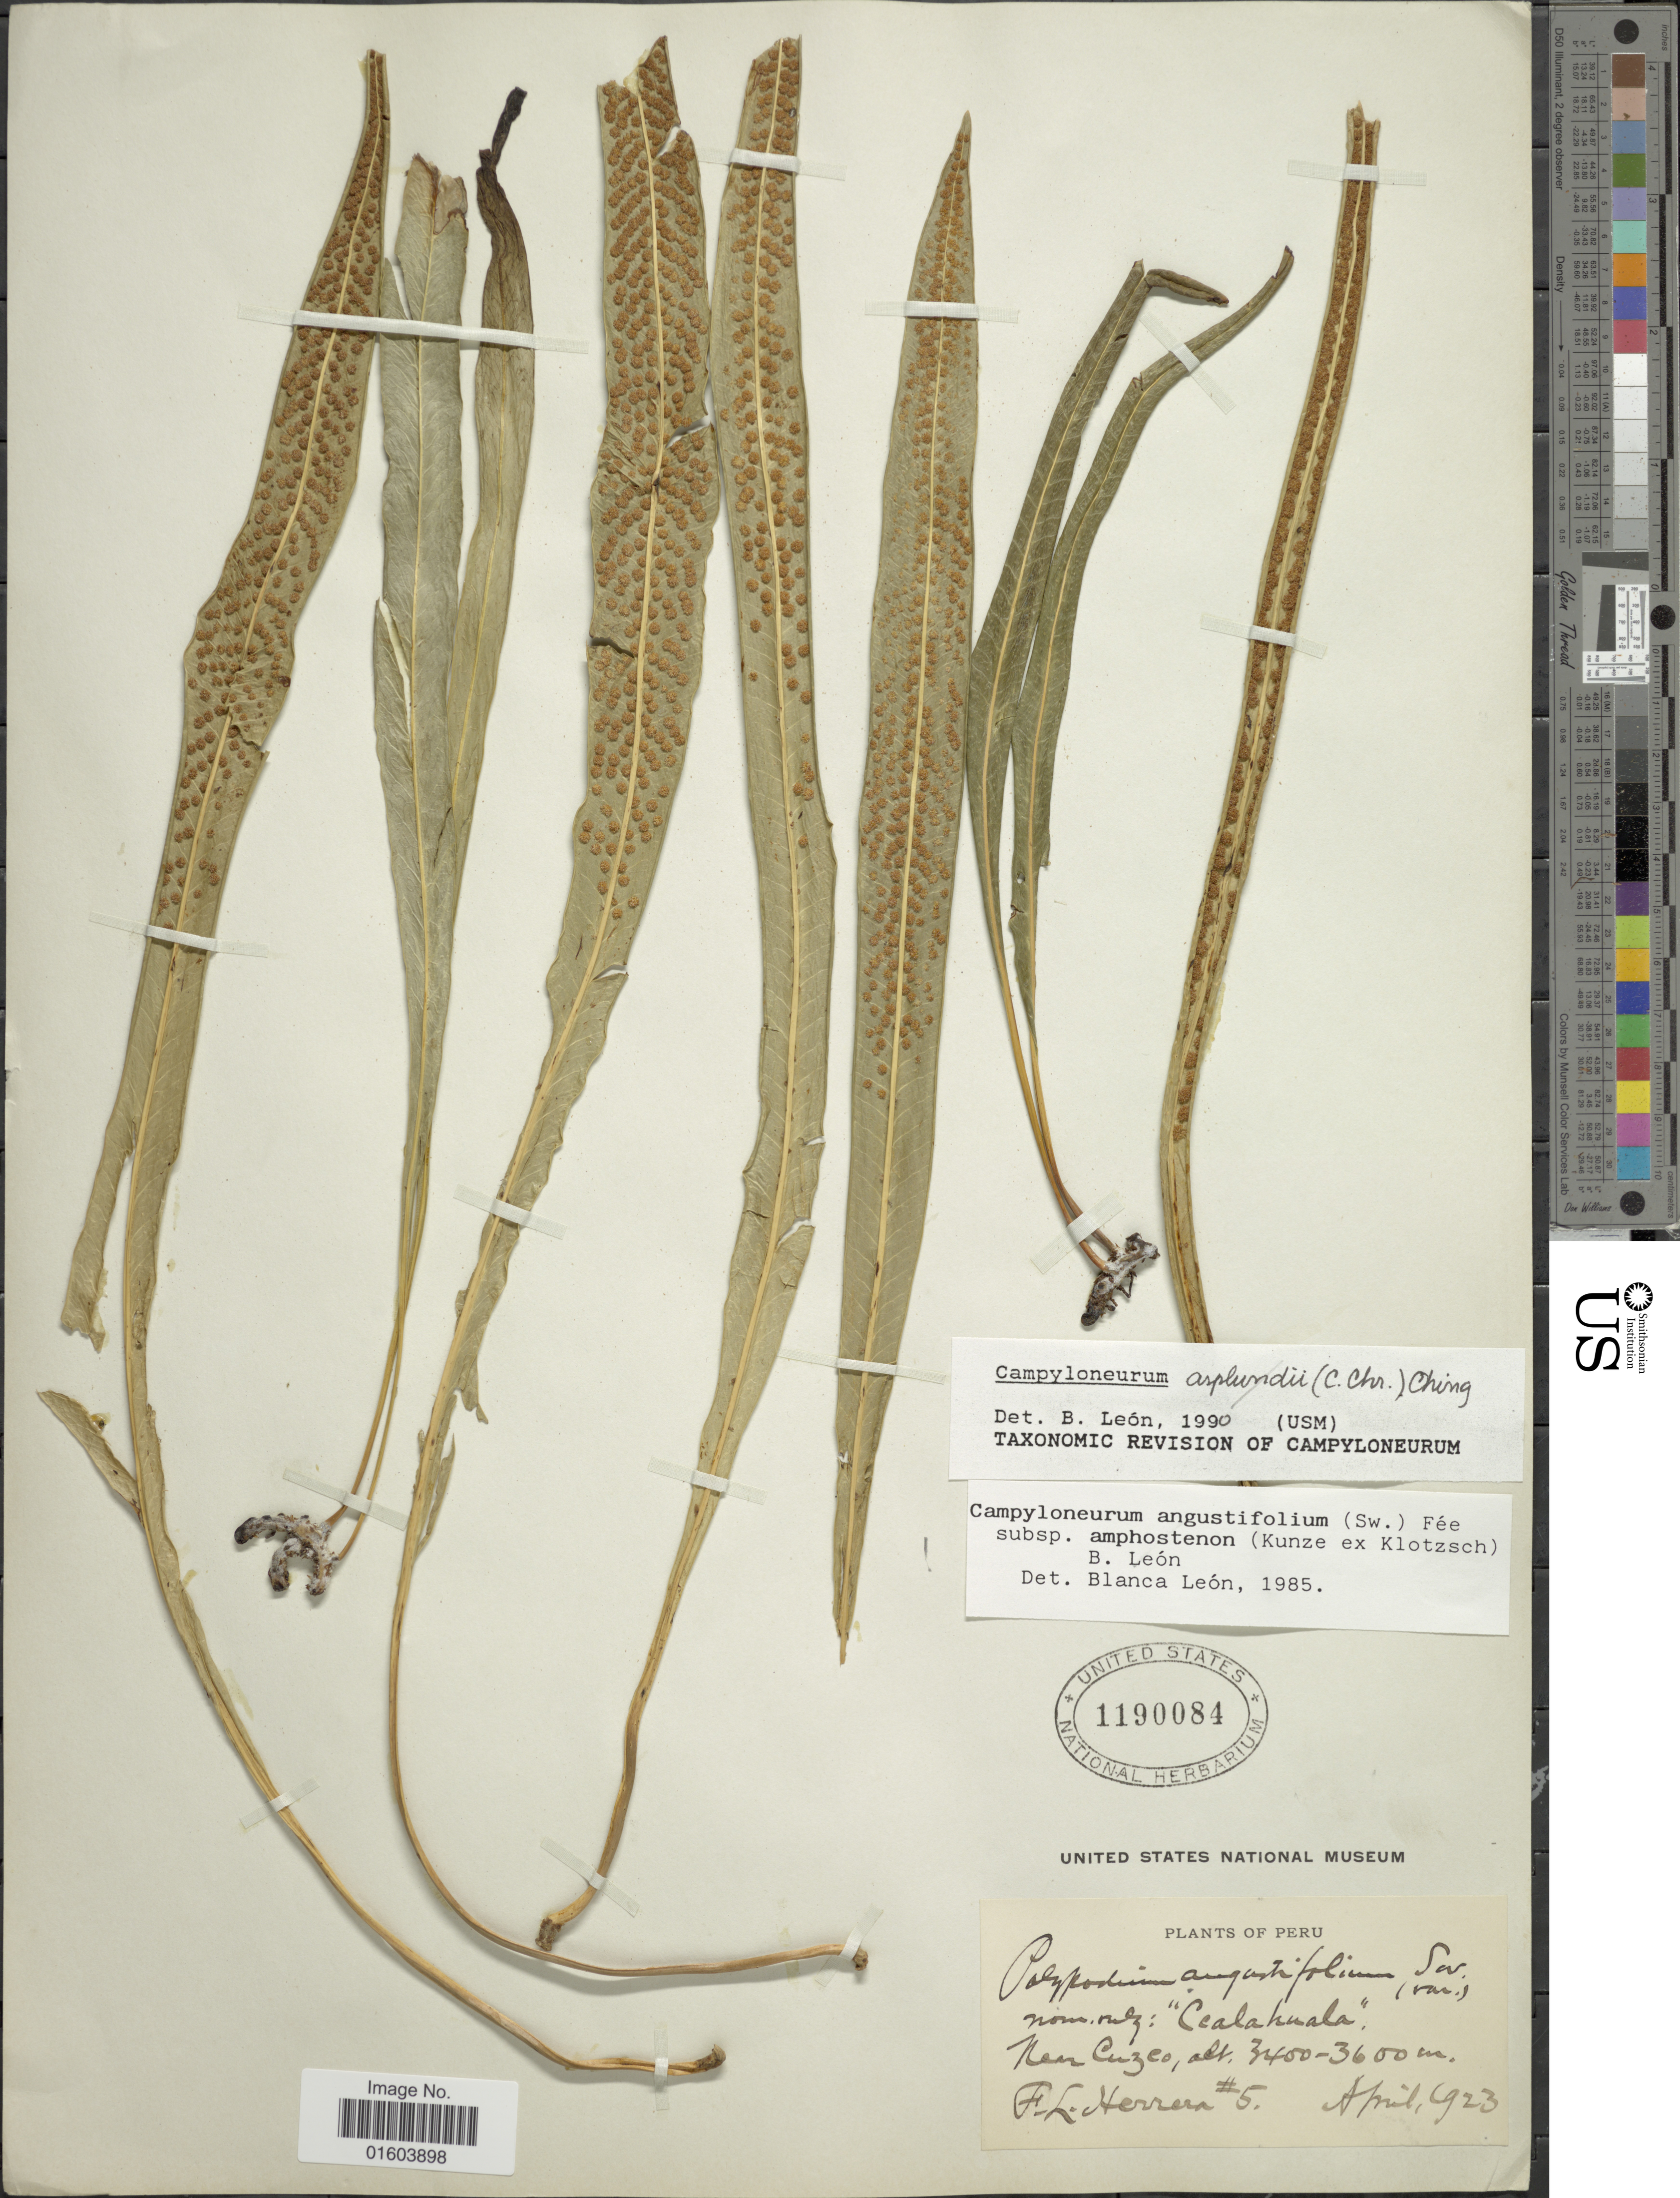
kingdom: Plantae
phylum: Tracheophyta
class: Polypodiopsida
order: Polypodiales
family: Polypodiaceae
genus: Campyloneurum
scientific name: Campyloneurum amphostenon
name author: (Kunze ex Klotzsch) Fée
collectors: F. L. Herrera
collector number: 5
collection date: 1923-04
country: Peru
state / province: Cusco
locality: Peru, Near Cusco.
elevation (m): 3400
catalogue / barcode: US 1190084